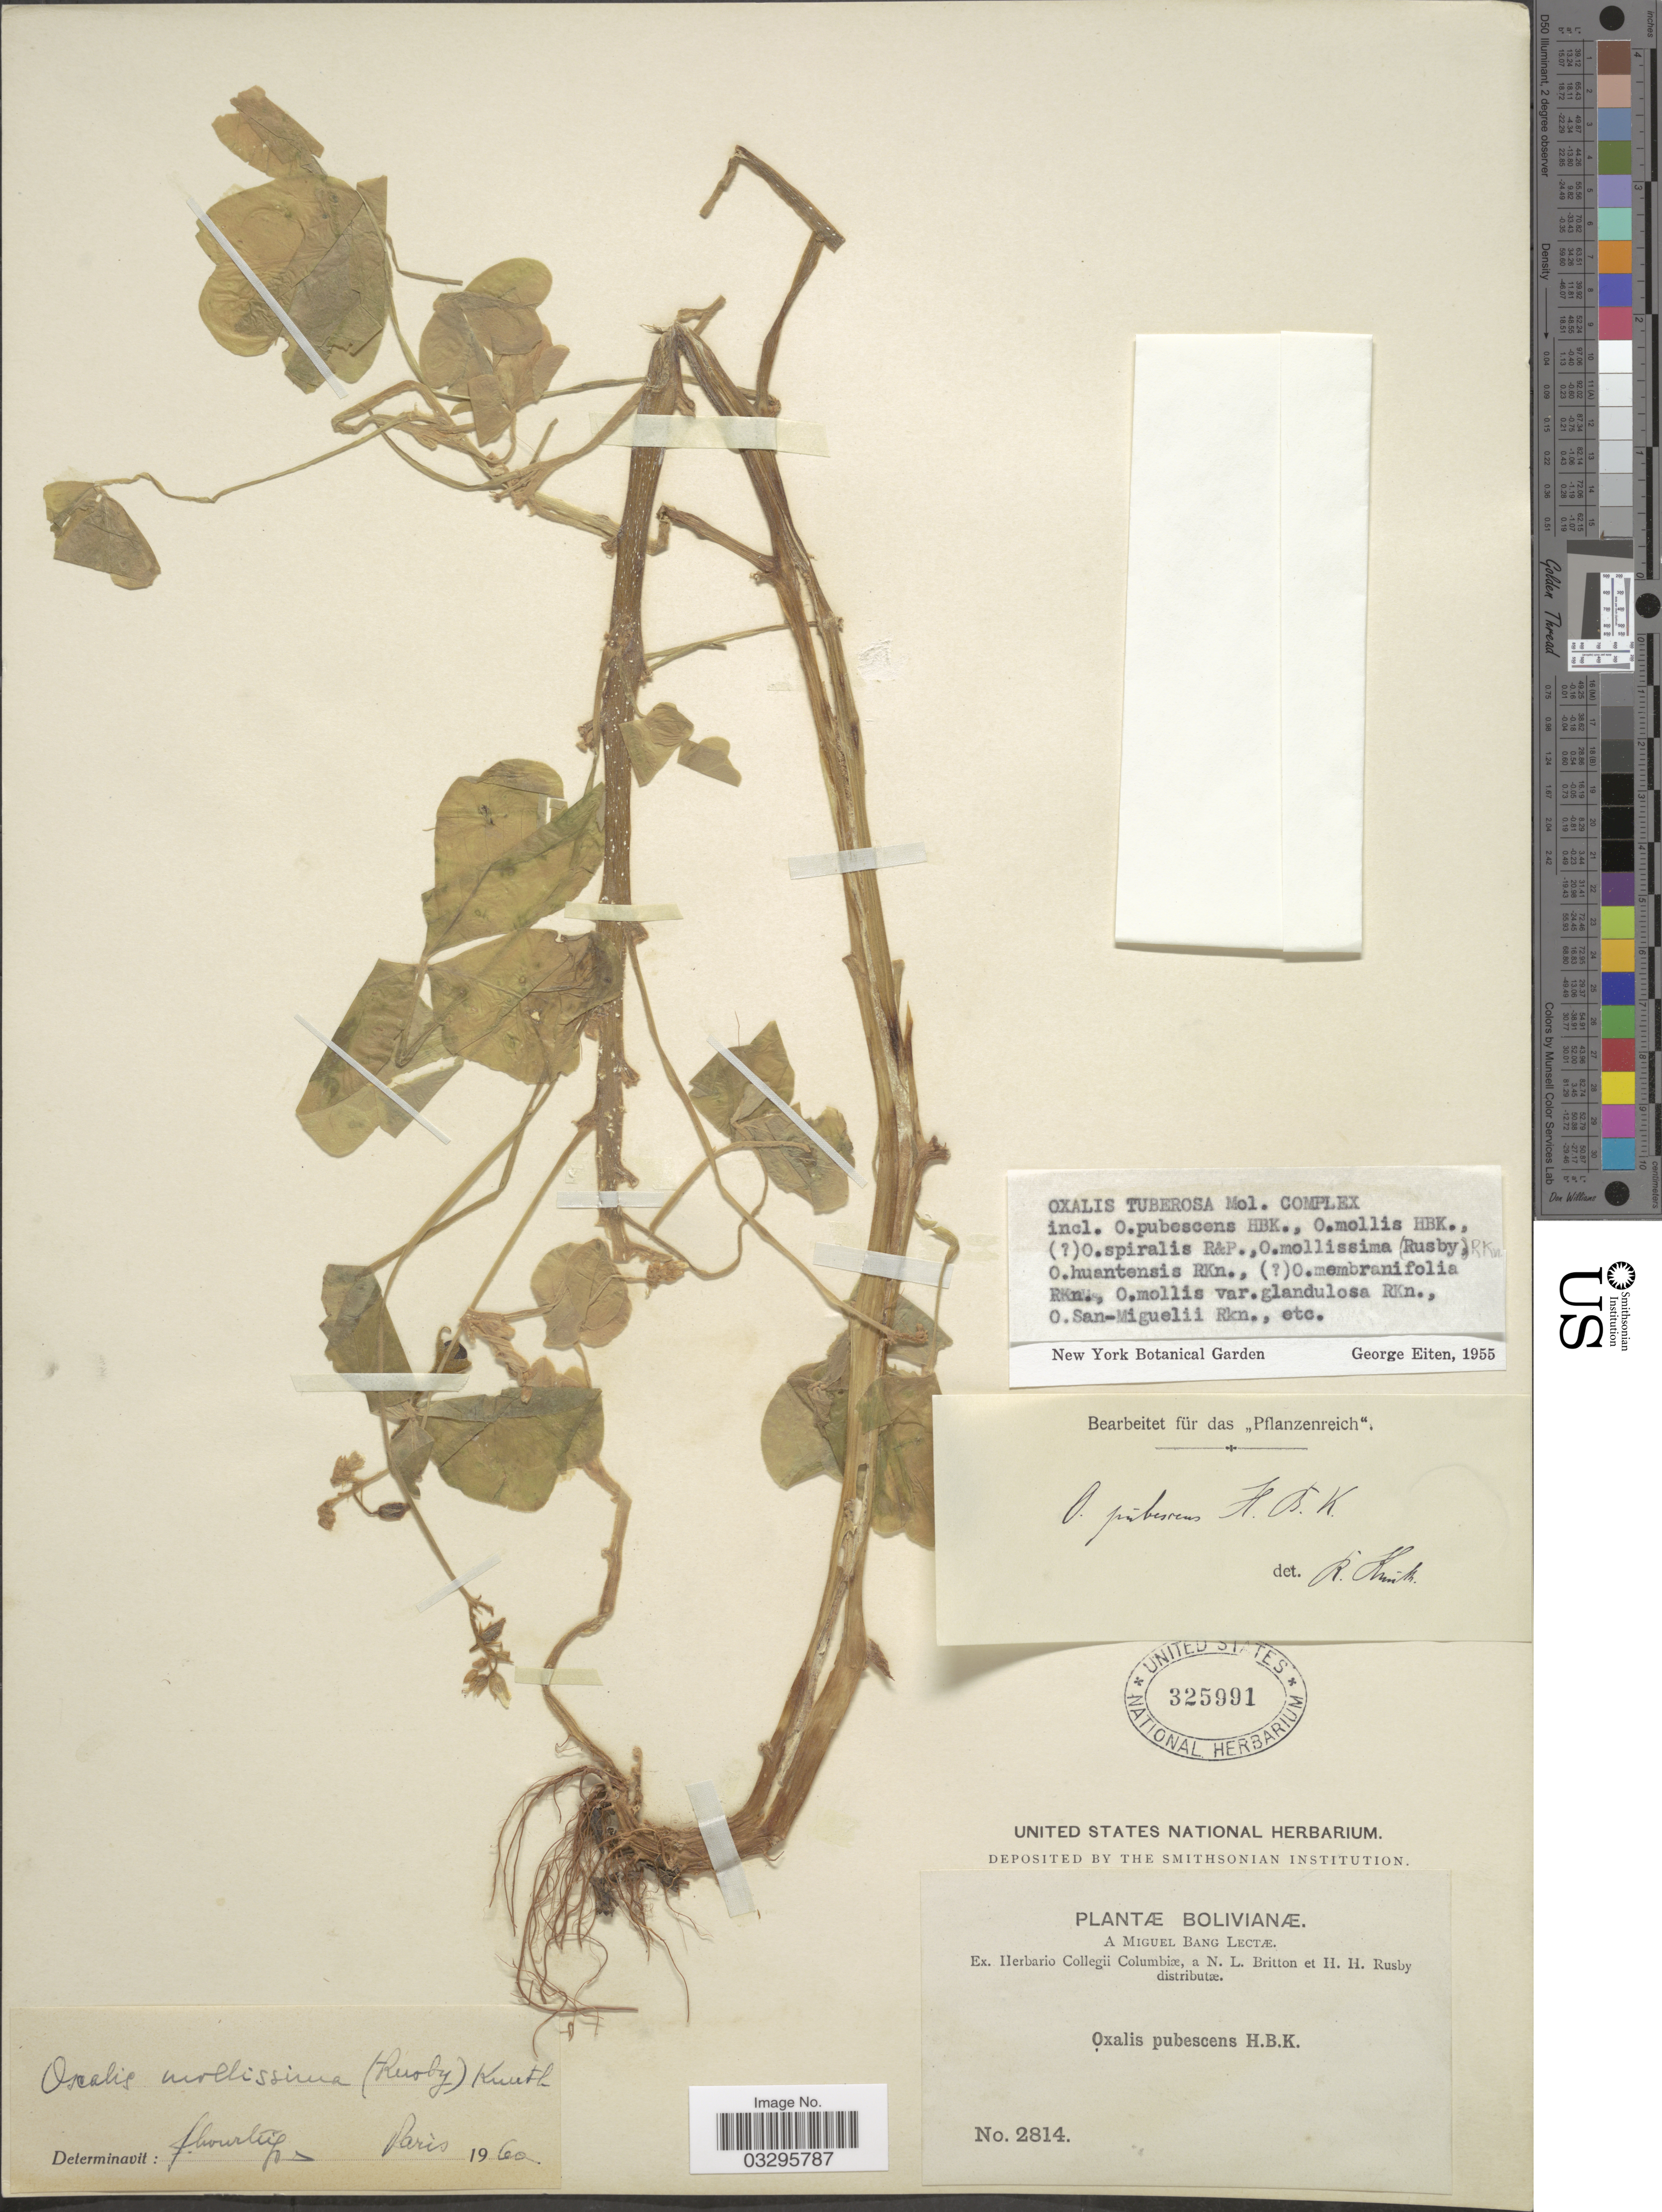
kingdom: Plantae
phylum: Tracheophyta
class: Magnoliopsida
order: Oxalidales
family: Oxalidaceae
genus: Oxalis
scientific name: Oxalis mollissima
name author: (Rusby) R. Knuth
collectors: M. Bang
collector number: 2814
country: Bolivia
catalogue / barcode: US 325991